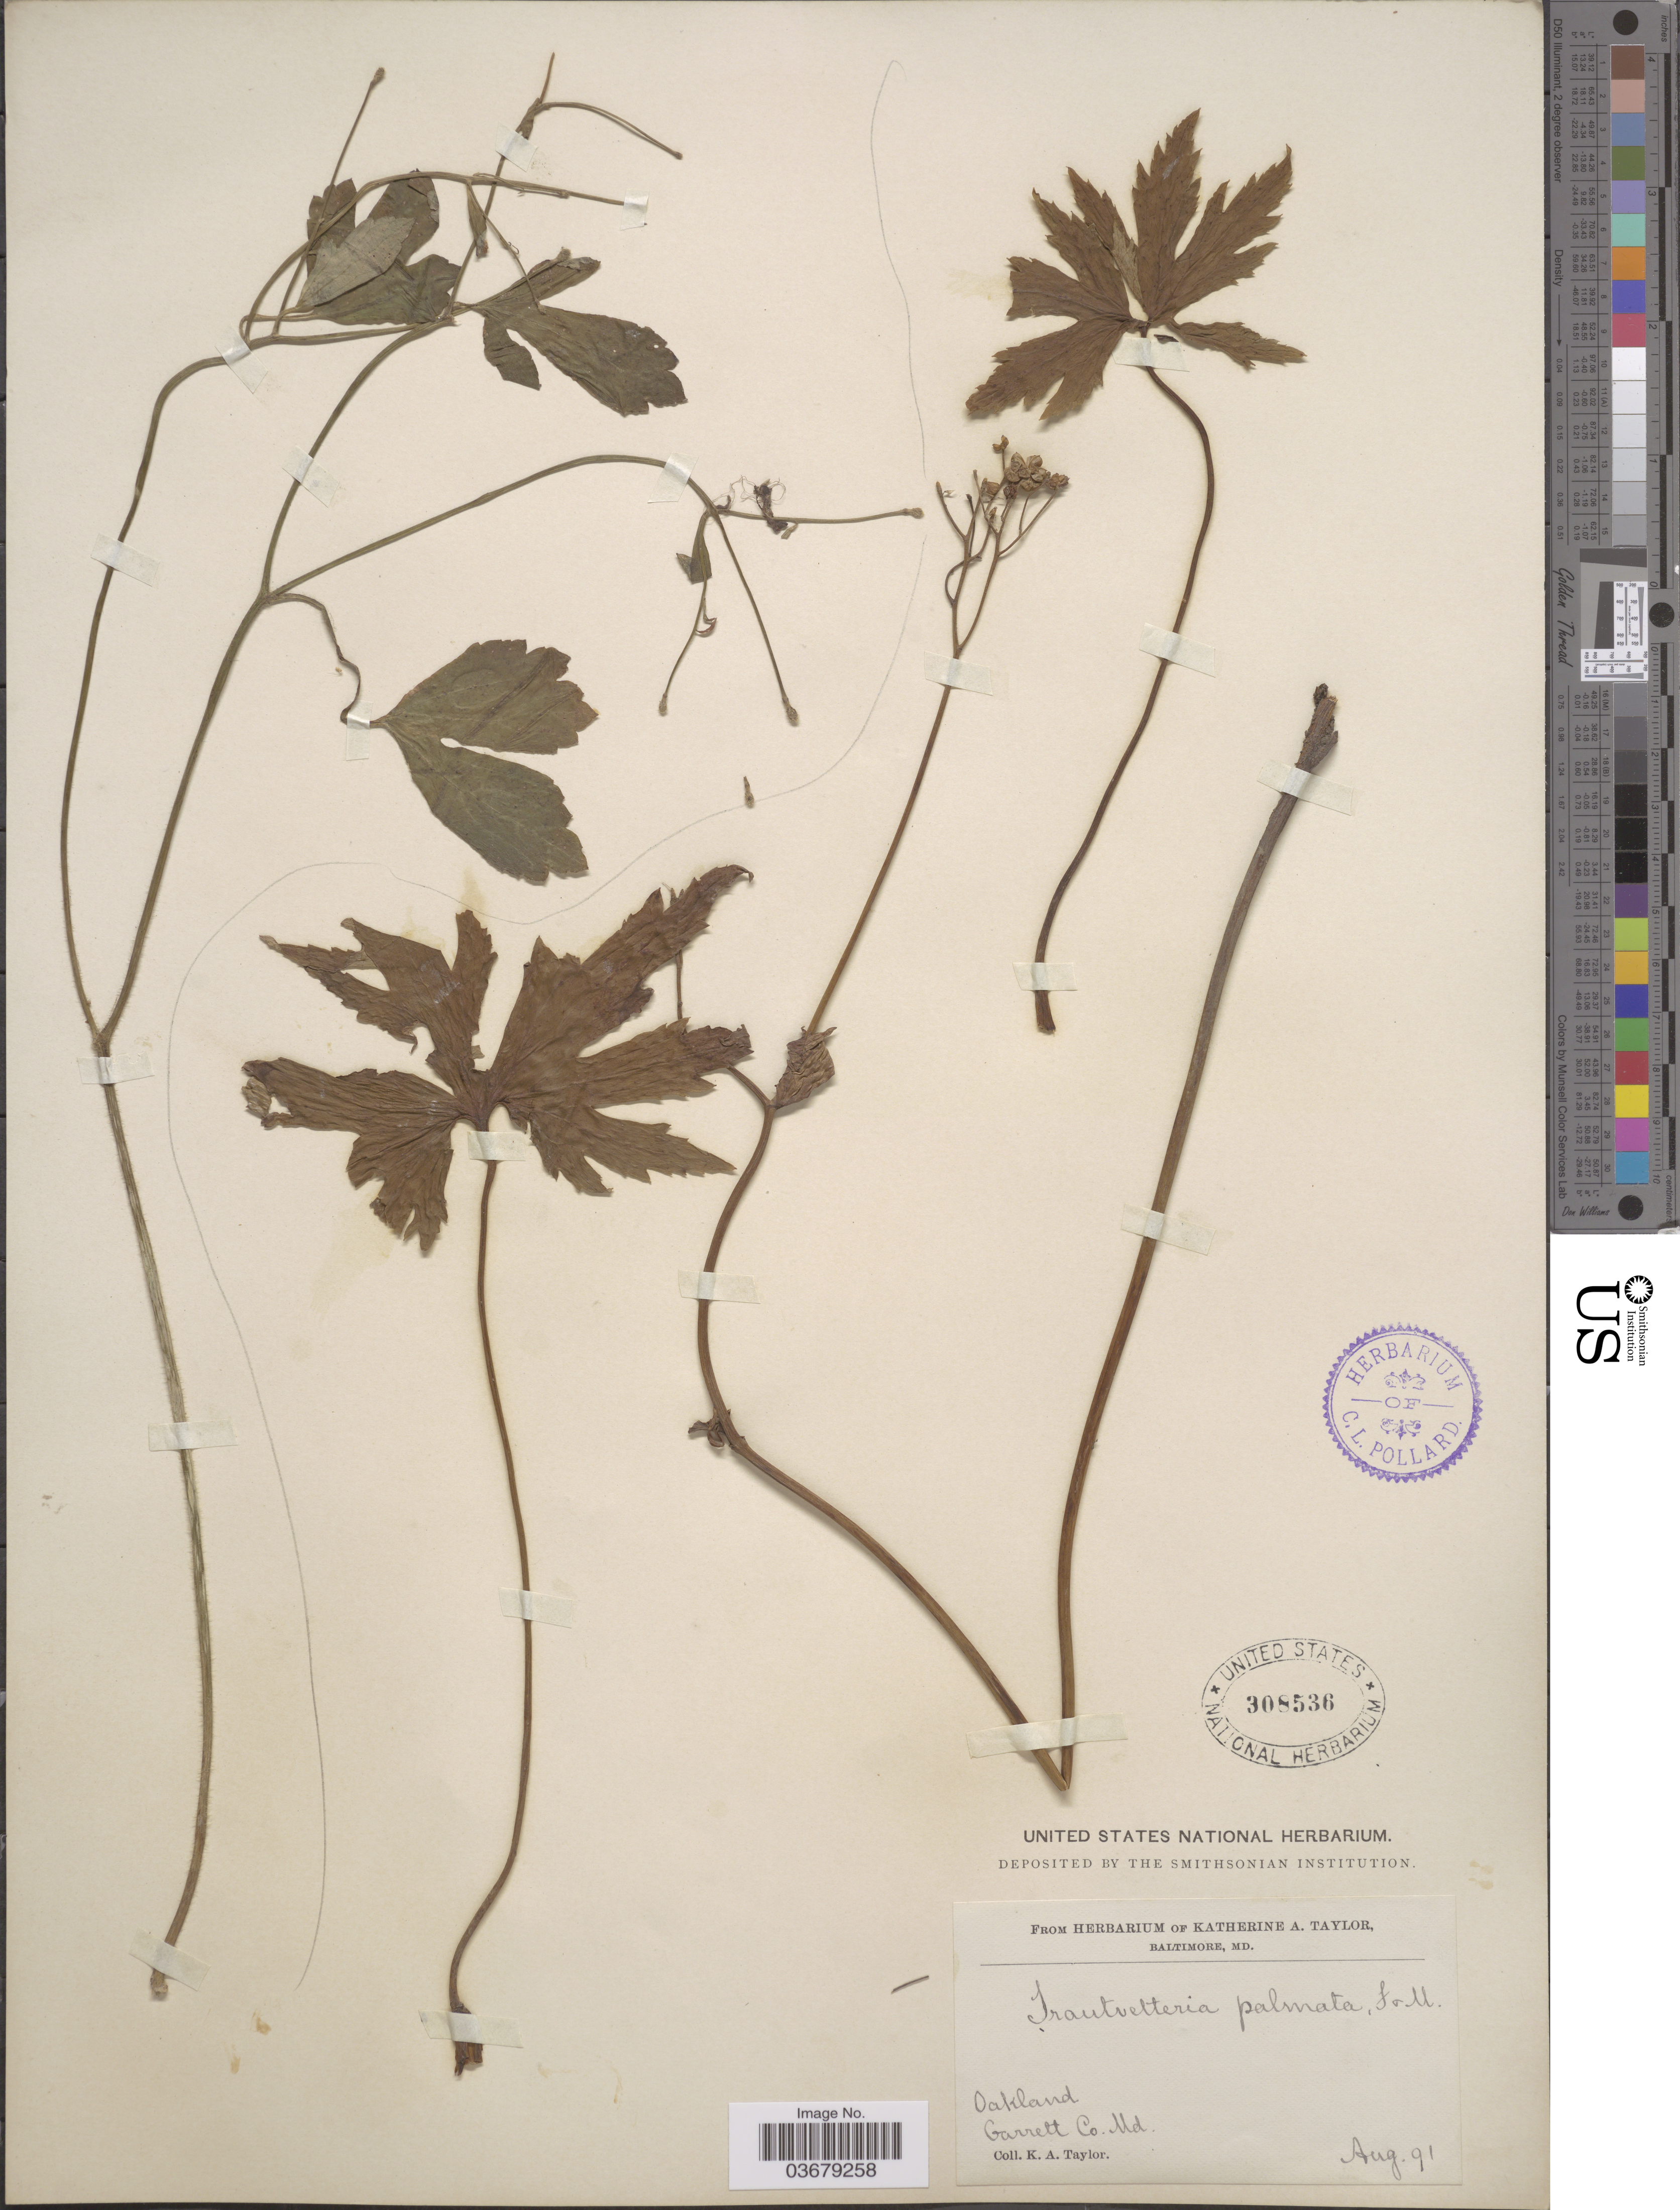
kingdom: Plantae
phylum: Tracheophyta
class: Magnoliopsida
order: Ranunculales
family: Ranunculaceae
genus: Trautvetteria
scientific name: Trautvetteria caroliniensis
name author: (Walter) Vail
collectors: K. A. Taylor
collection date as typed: Transcribed d/m/y: /8/91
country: United States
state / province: Maryland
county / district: Garrett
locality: Oakland. Garrett Co.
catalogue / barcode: US 308536